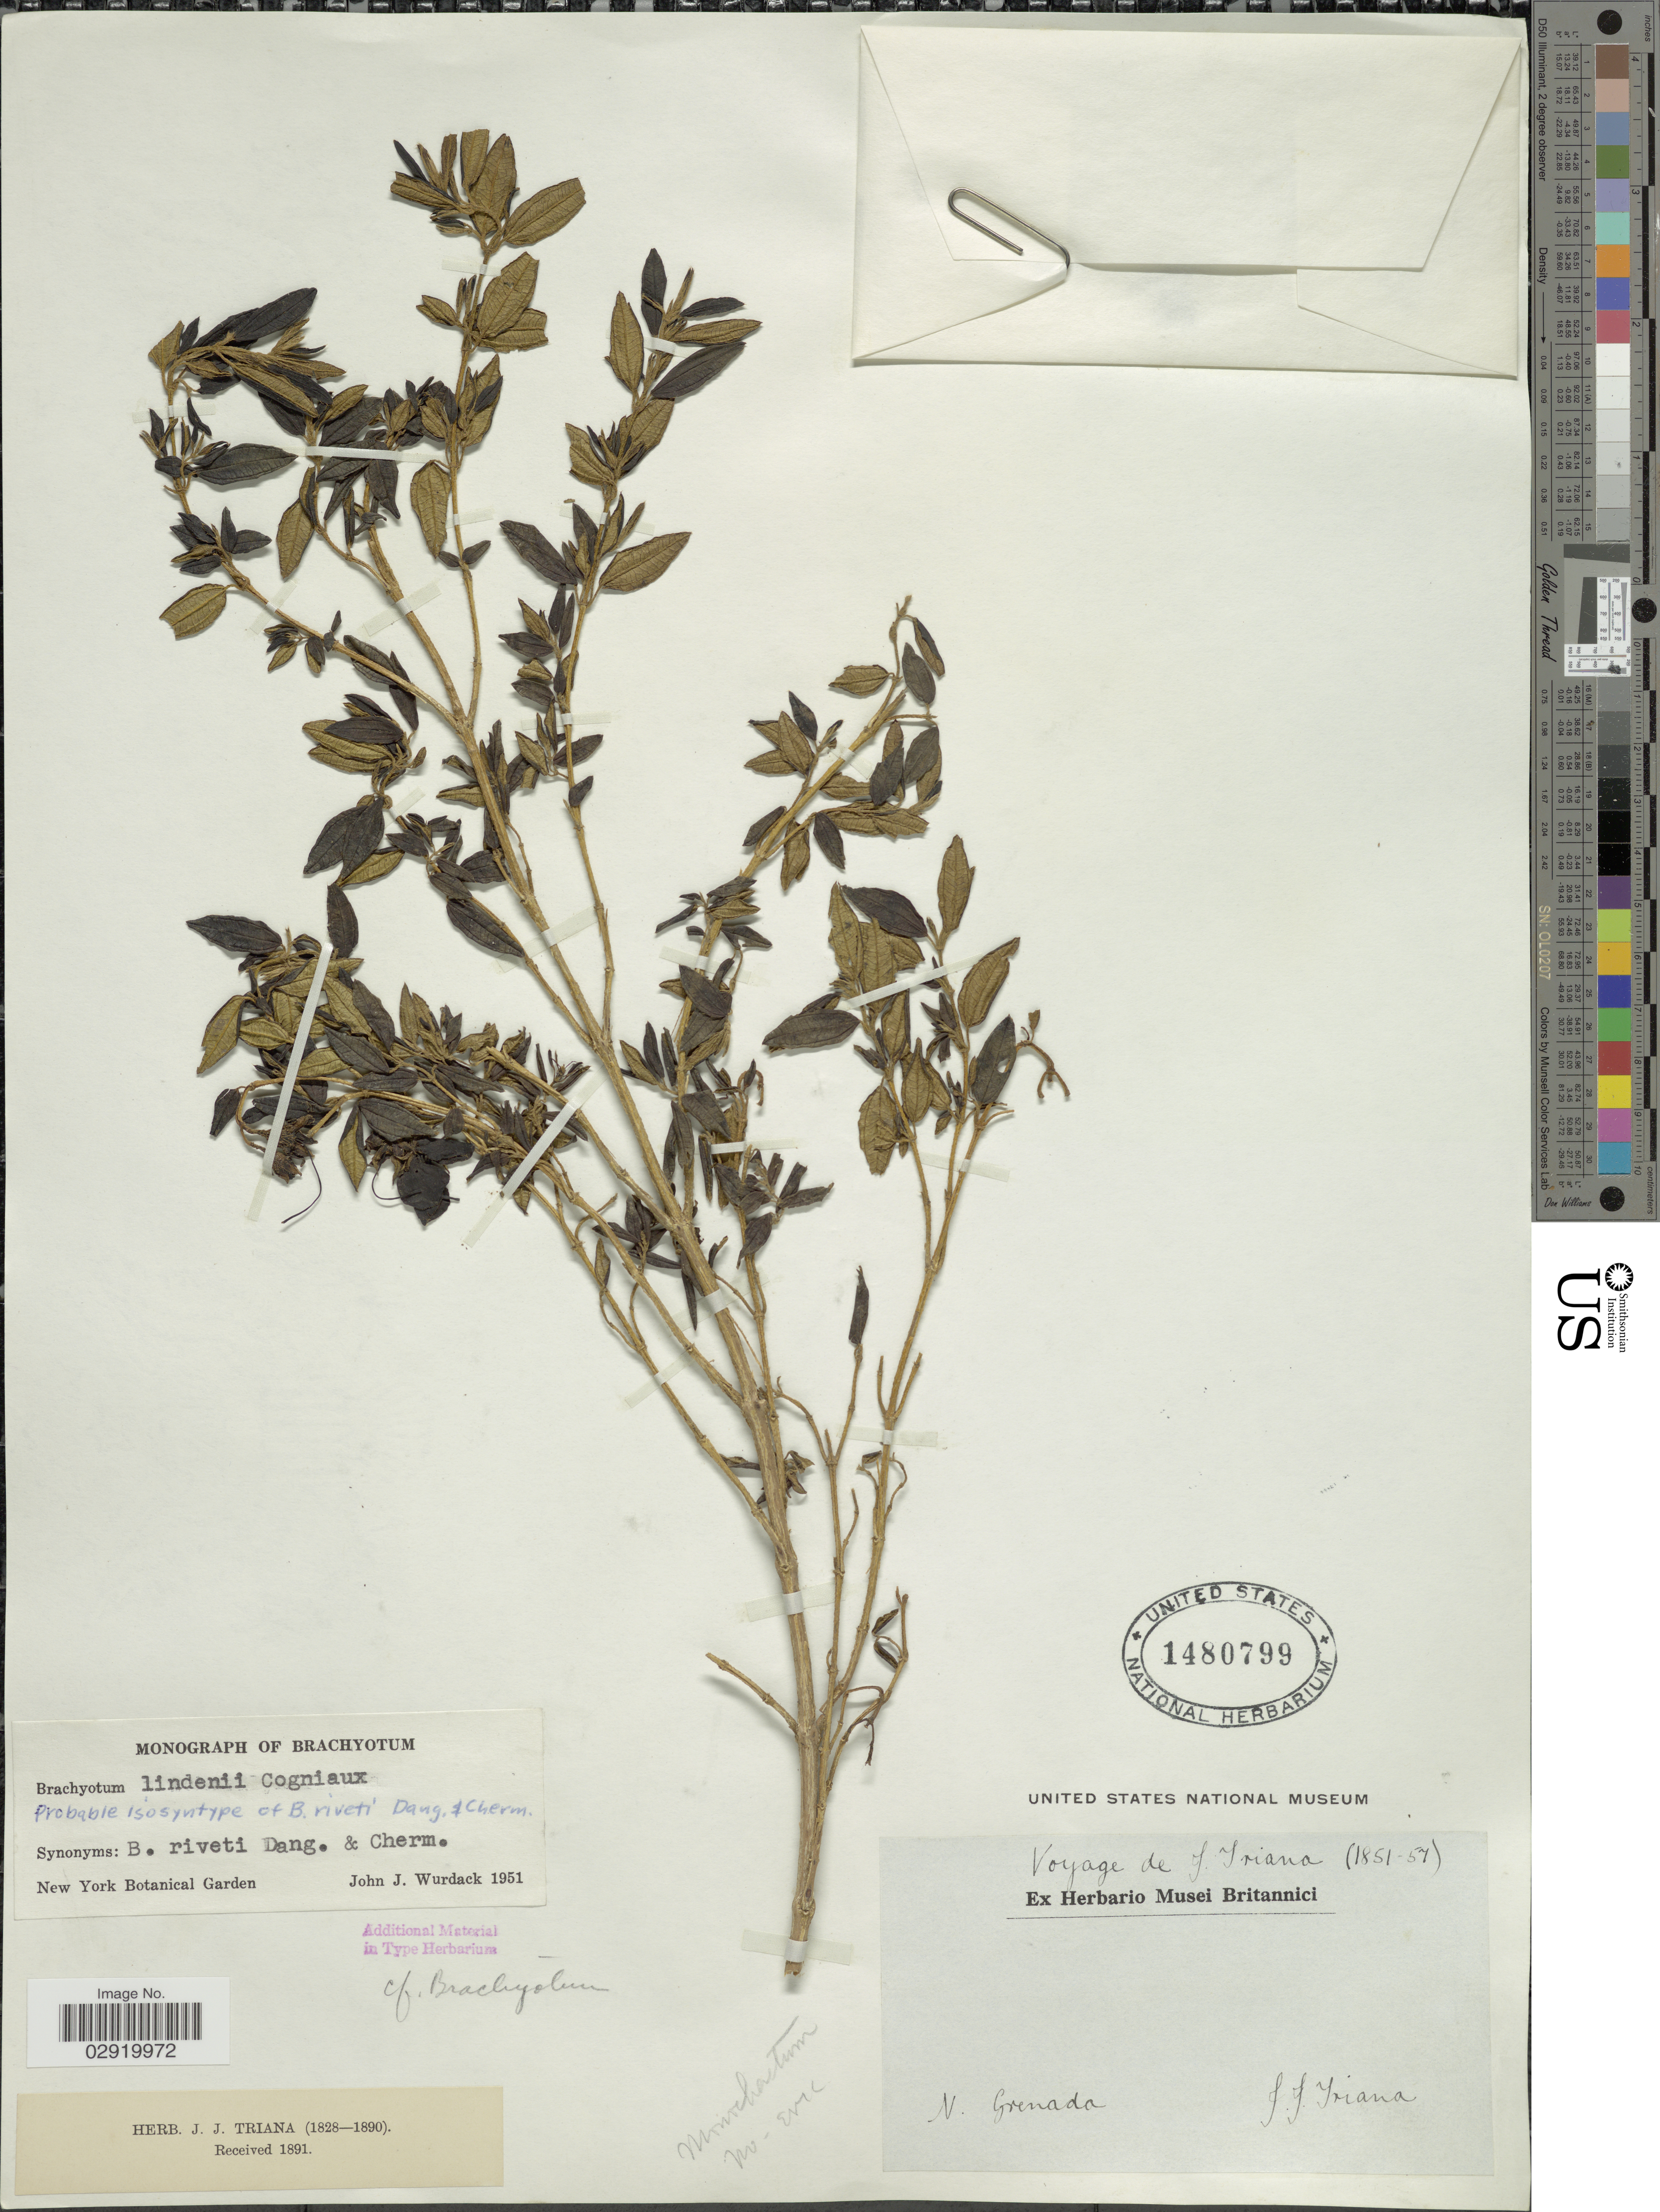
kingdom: Plantae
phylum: Tracheophyta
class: Magnoliopsida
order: Myrtales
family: Melastomataceae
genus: Brachyotum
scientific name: Brachyotum lindenii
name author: Cogn.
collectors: J. J. Triana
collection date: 1851/1857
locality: N. Grenada.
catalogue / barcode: US 1480799